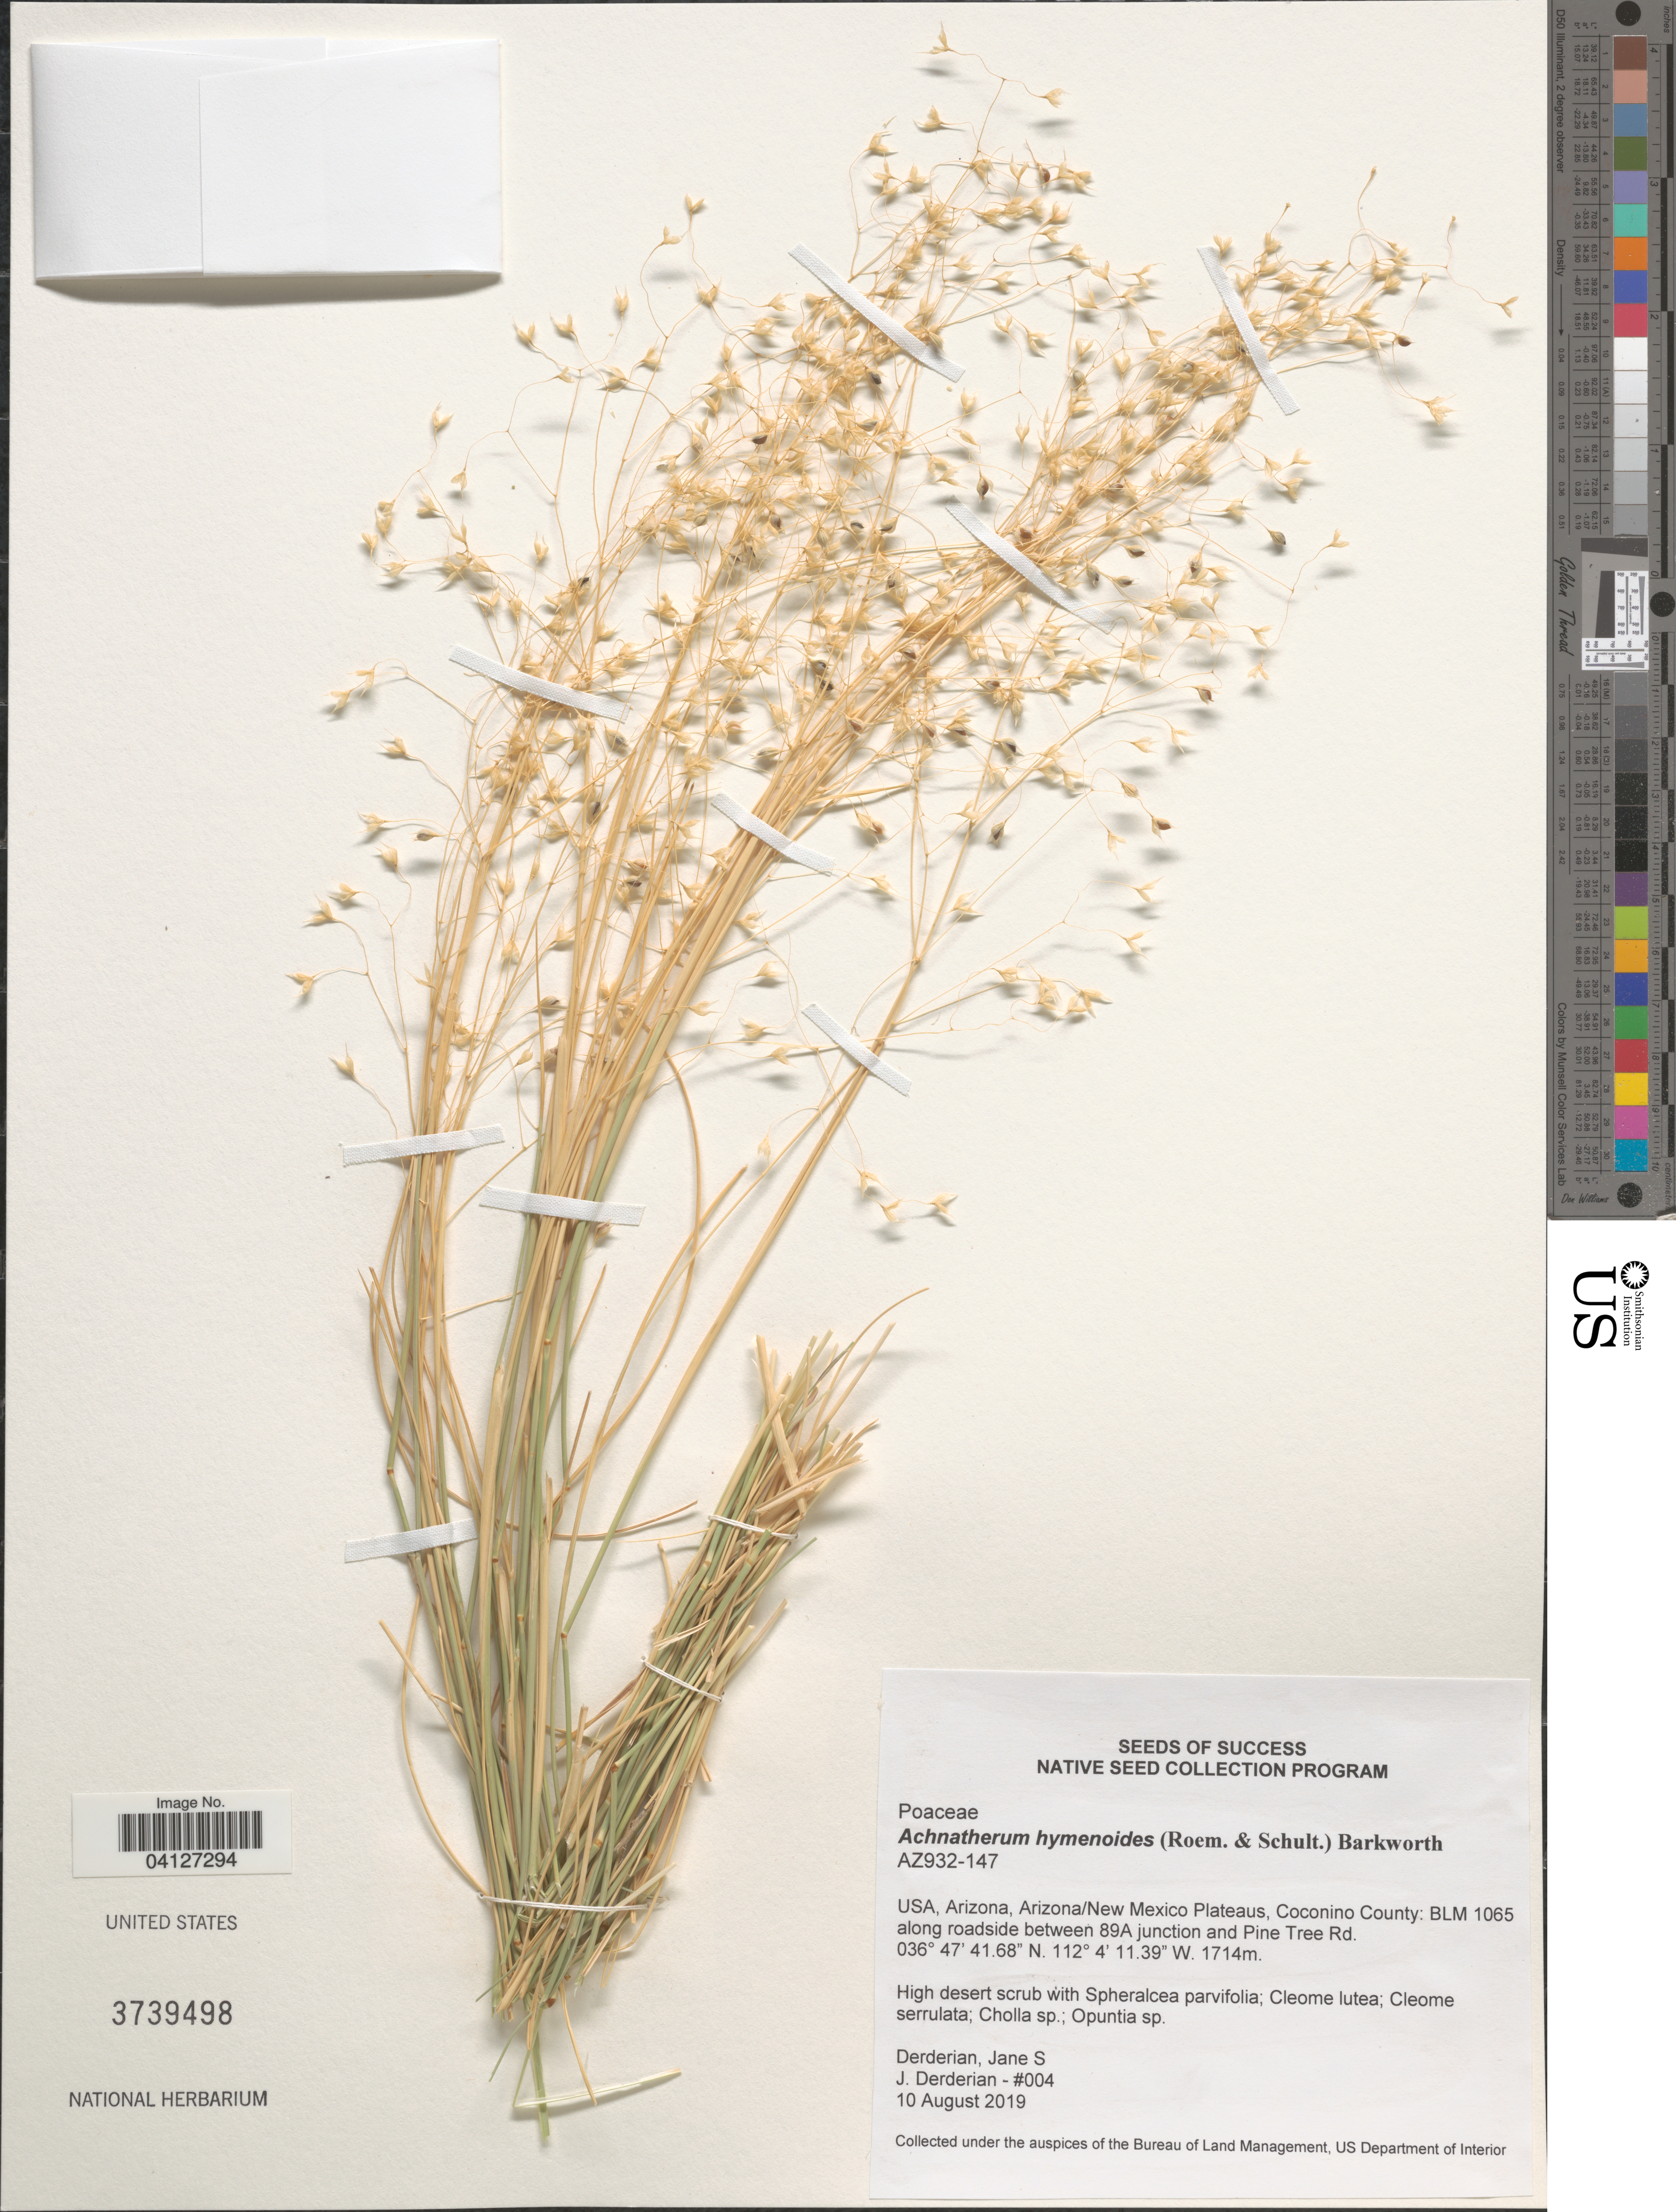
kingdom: Plantae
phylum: Tracheophyta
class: Liliopsida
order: Poales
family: Poaceae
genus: Achnatherum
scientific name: Achnatherum hymenoides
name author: (Roem. & Schult.) Barkworth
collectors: J. Derderian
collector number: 004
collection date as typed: Transcribed d/m/y: 10/8/2019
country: United States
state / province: Arizona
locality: Arizona/New Mexico Plateaus, Coconino County: BLM 1065 along roadside between 89A junction and Pine Tree Rd.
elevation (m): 1714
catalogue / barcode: US 3739498